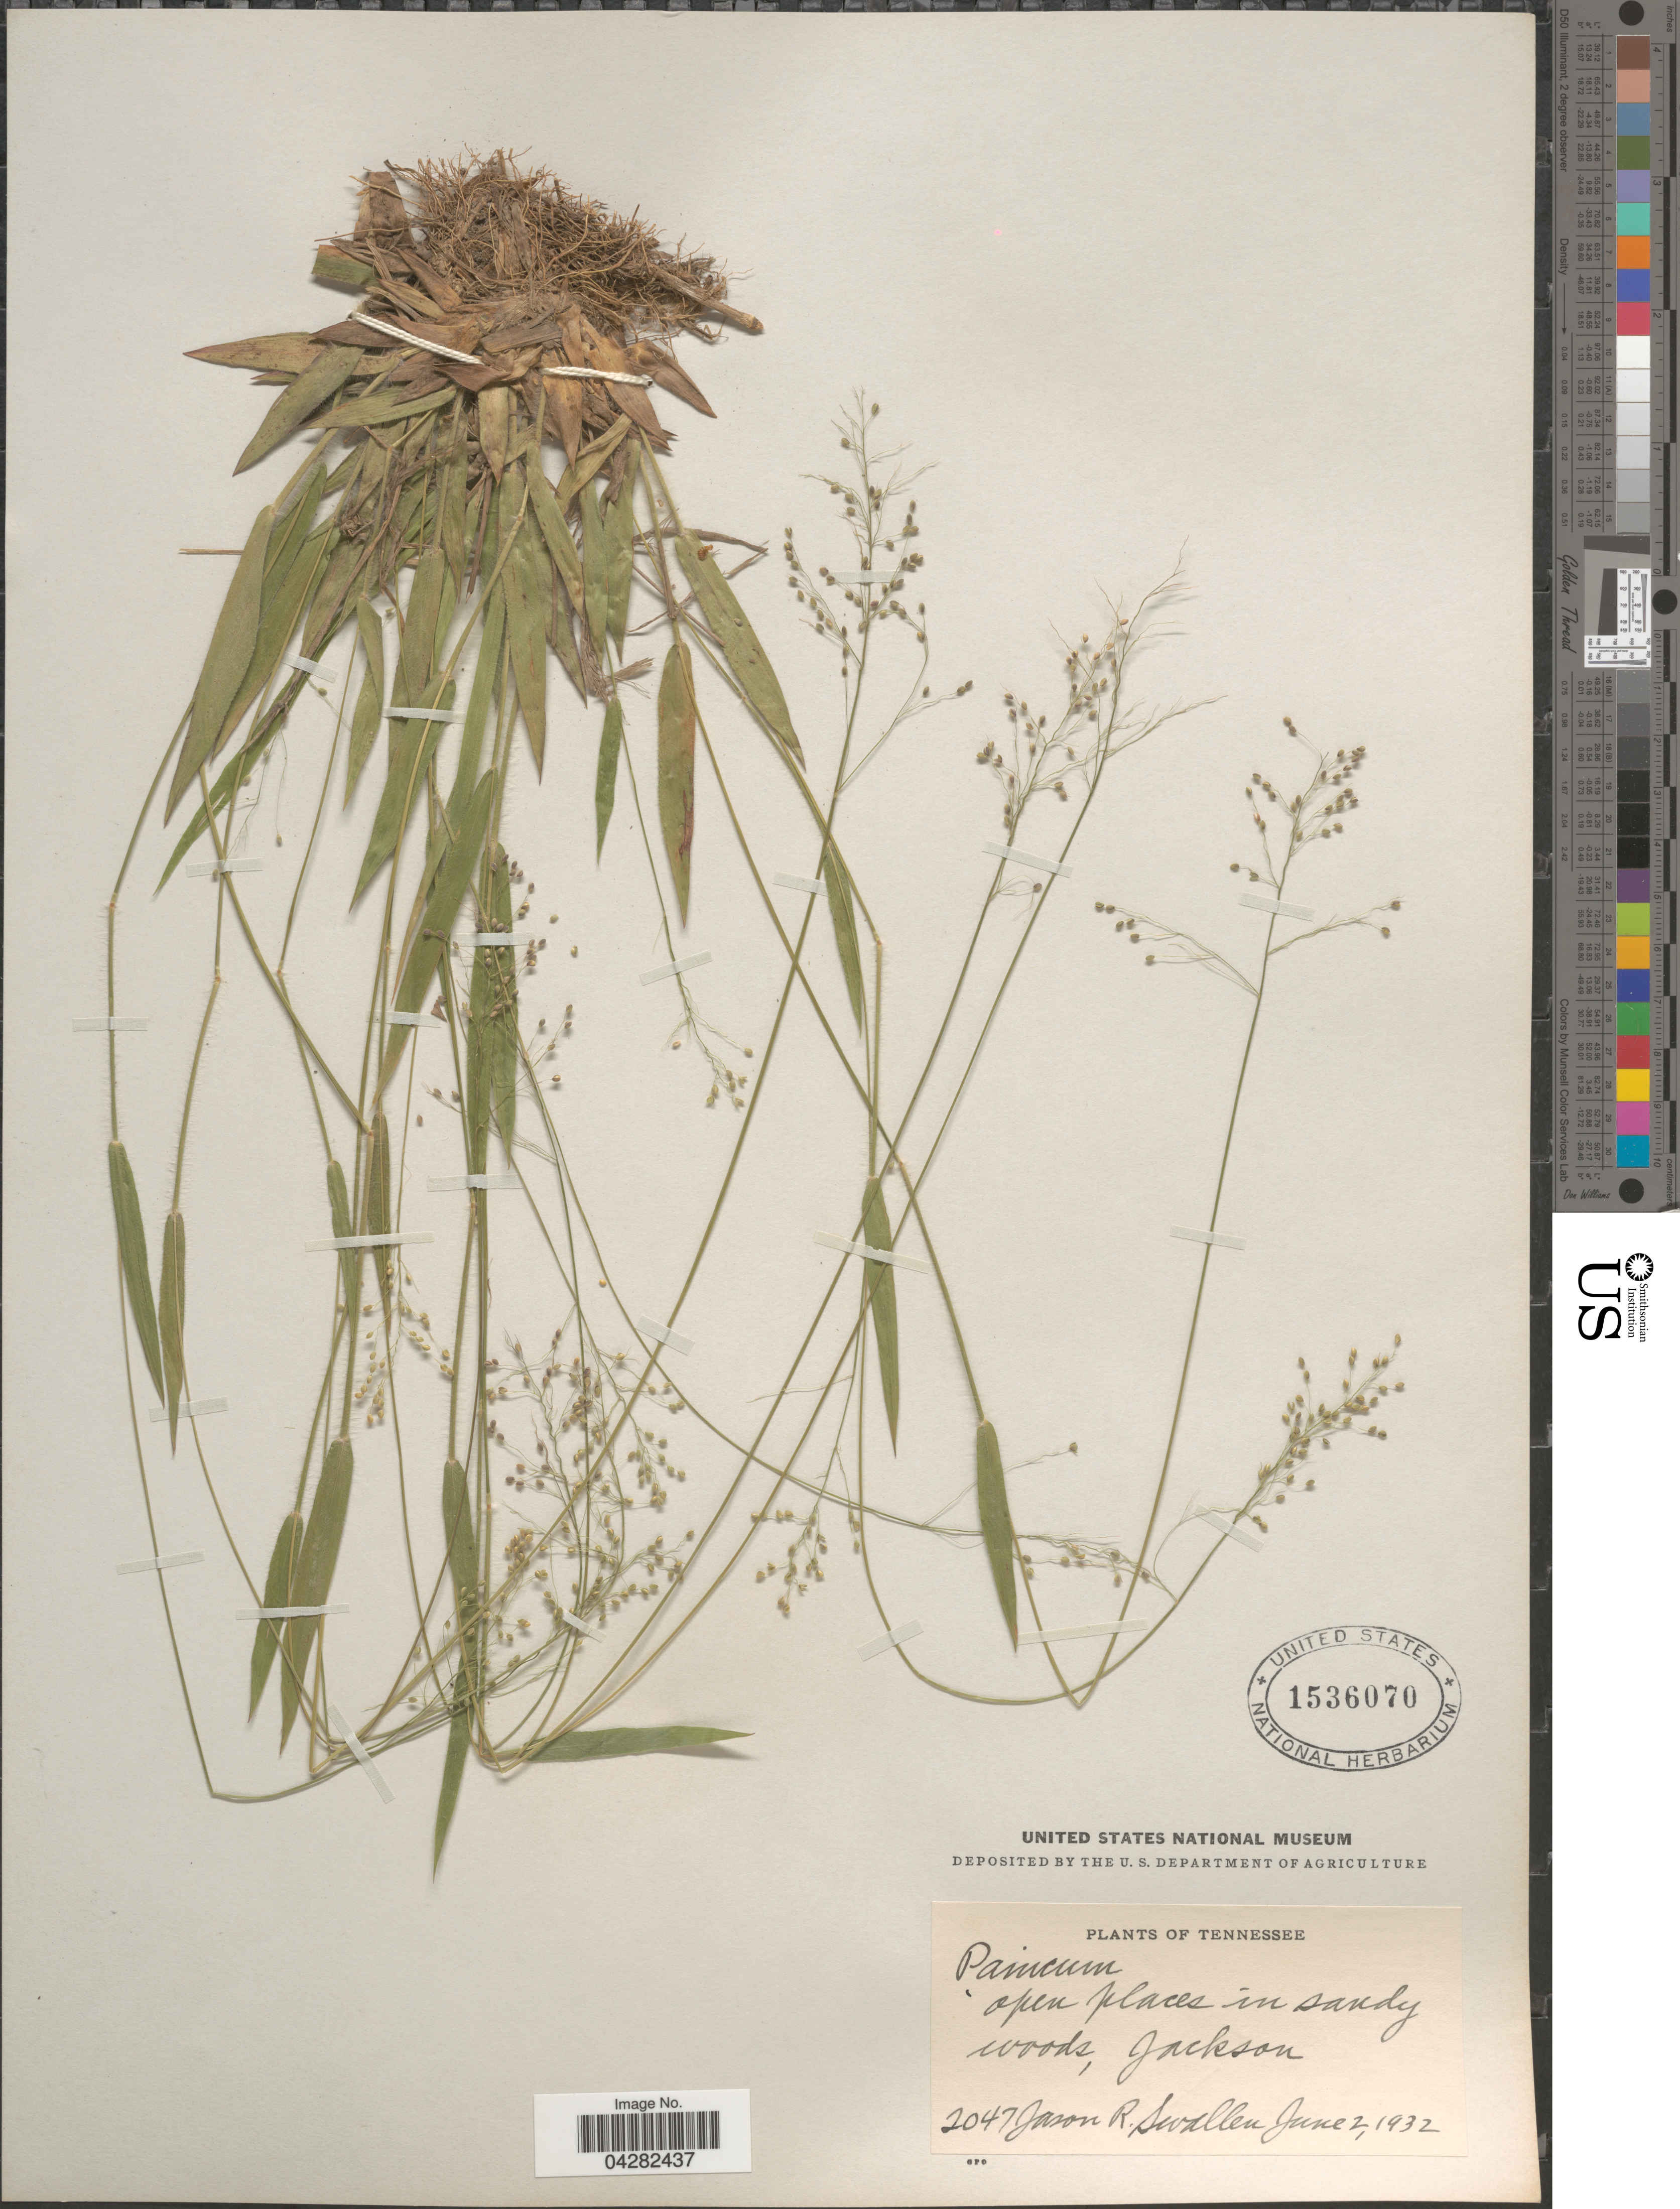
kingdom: Plantae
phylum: Tracheophyta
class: Liliopsida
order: Poales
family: Poaceae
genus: Dichanthelium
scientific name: Dichanthelium laxiflorum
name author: (Lam.) Gould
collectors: J. R. Swallen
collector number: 2047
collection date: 1932-06-02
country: United States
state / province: Tennessee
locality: Jackson.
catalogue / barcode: US 1536070